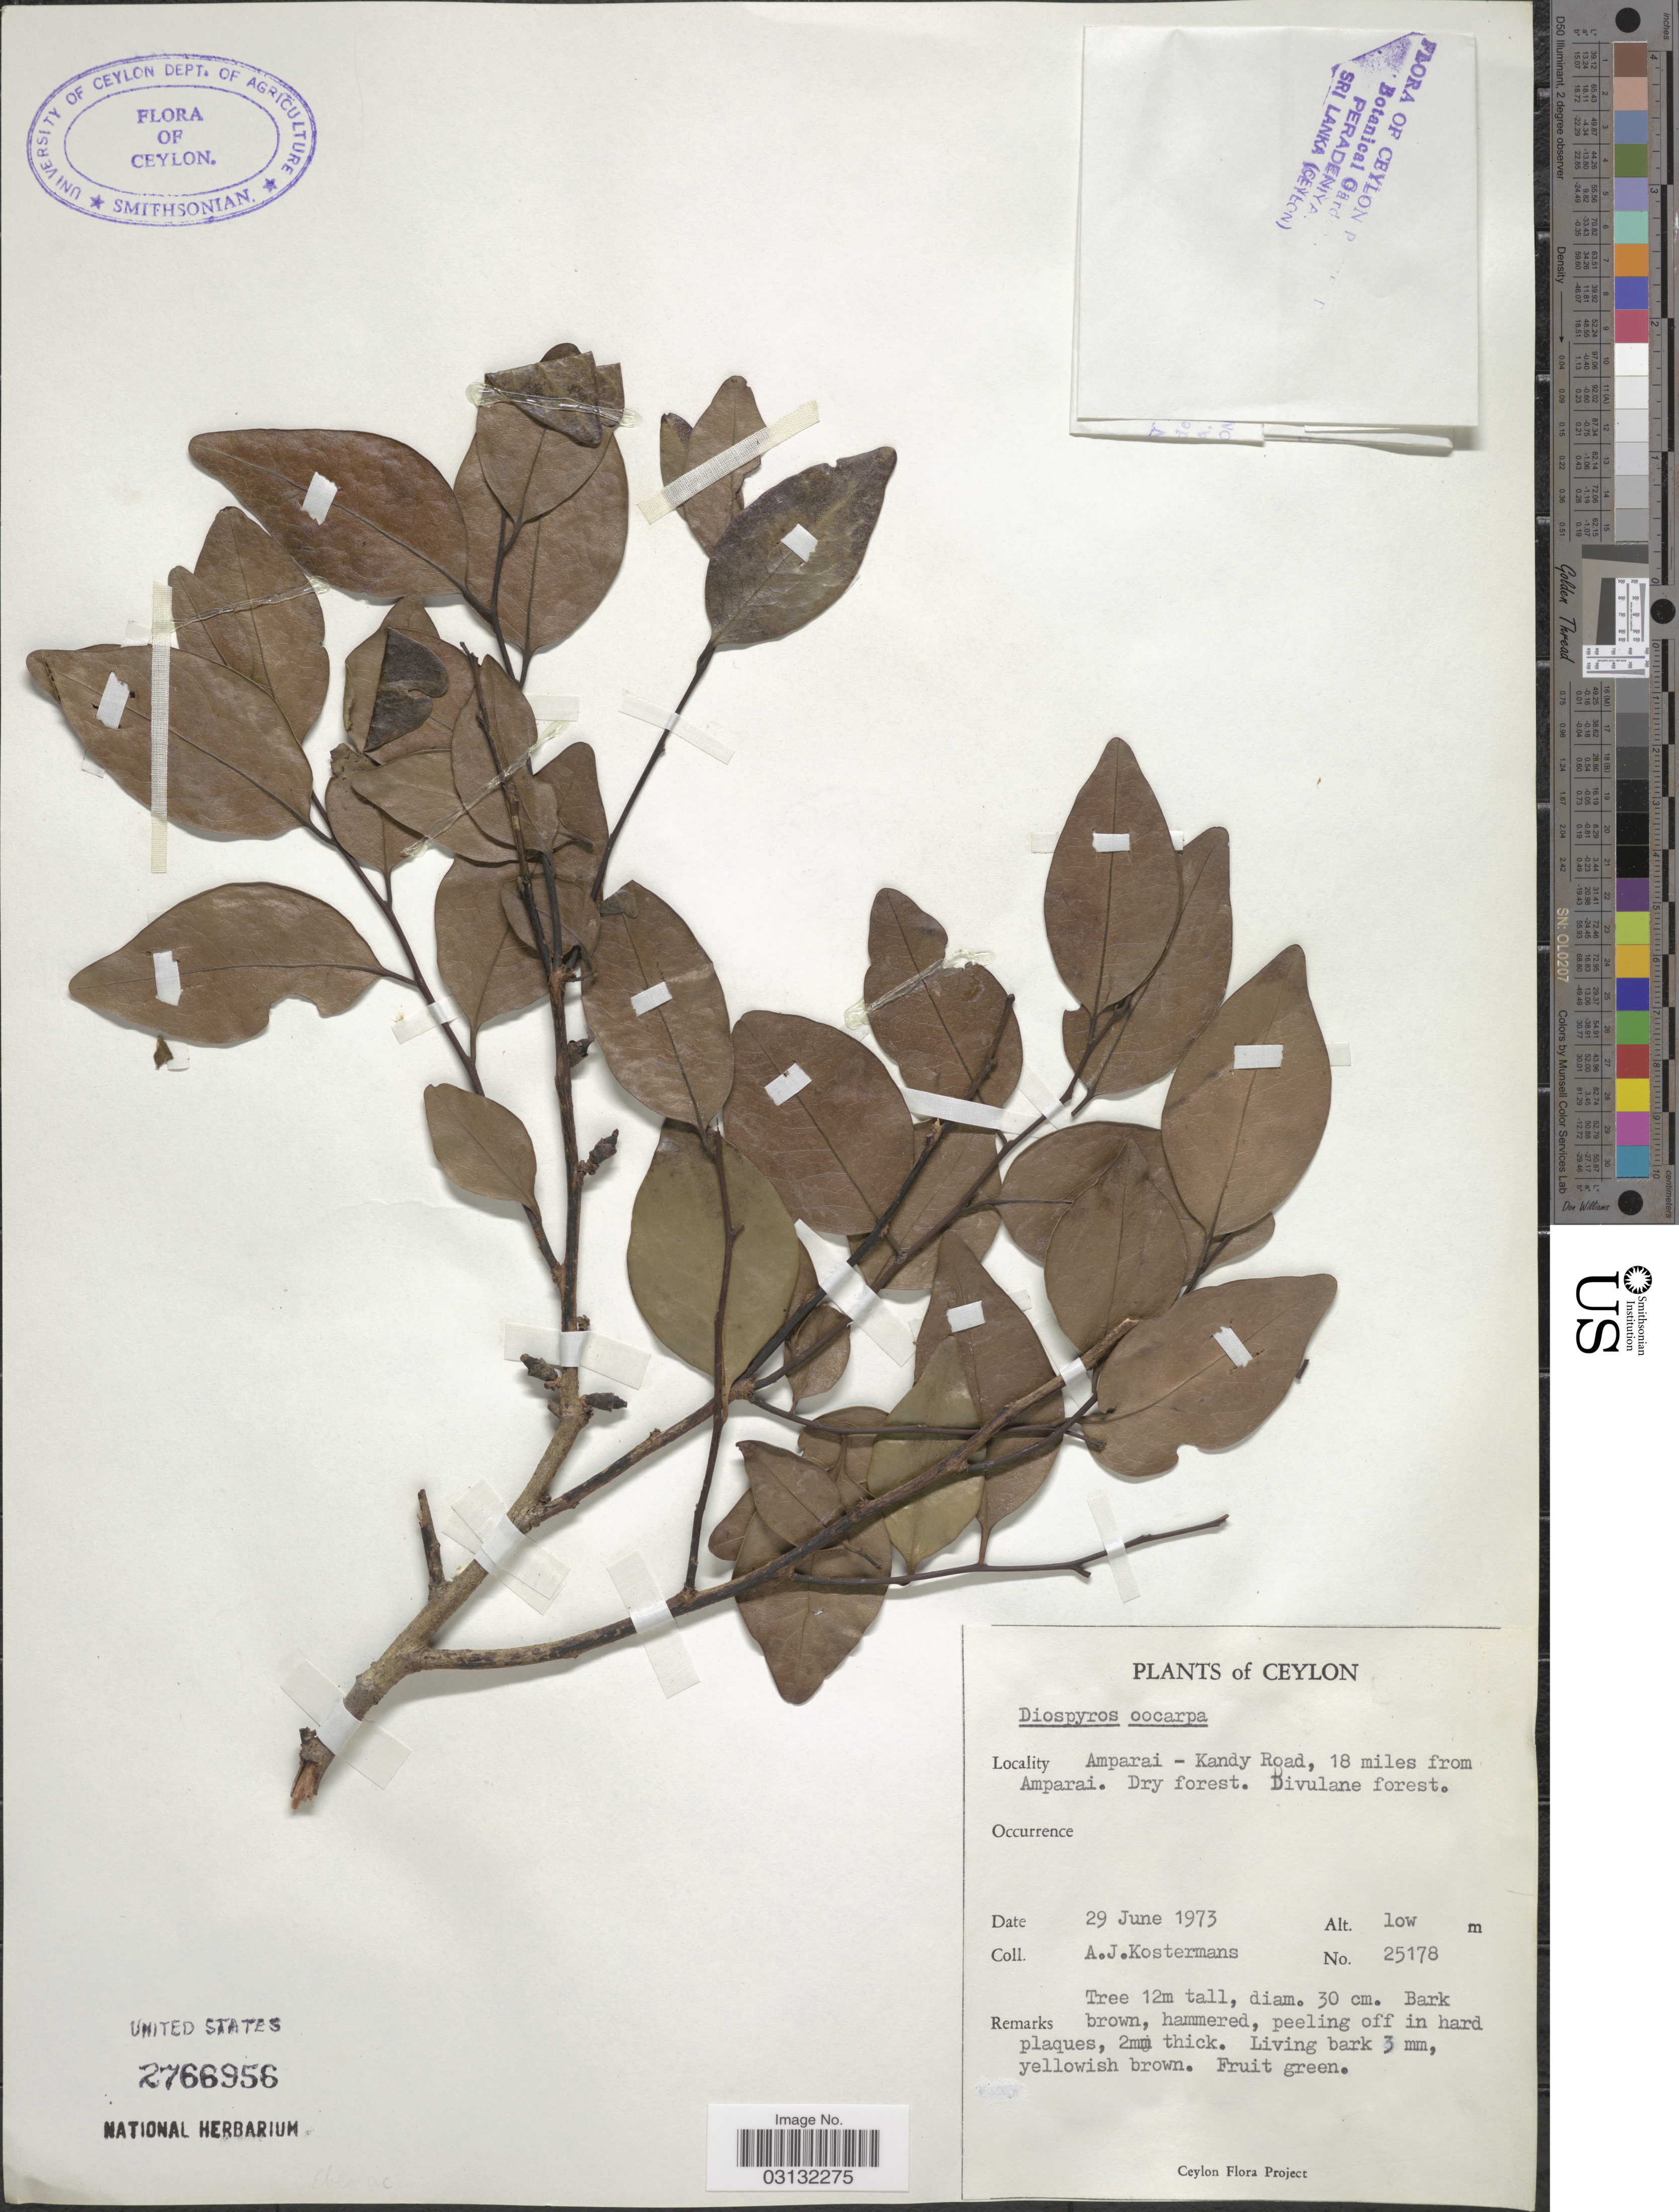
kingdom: Plantae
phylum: Tracheophyta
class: Magnoliopsida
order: Ericales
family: Ebenaceae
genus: Diospyros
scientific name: Diospyros oocarpa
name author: Thwaites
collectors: A. J. G. Kostermans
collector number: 25178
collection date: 1973-06-29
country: Sri Lanka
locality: Ceylon. Amparai - Kandy Road, 18 miles from Amparai. Divulane forest.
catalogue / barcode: US 2766956